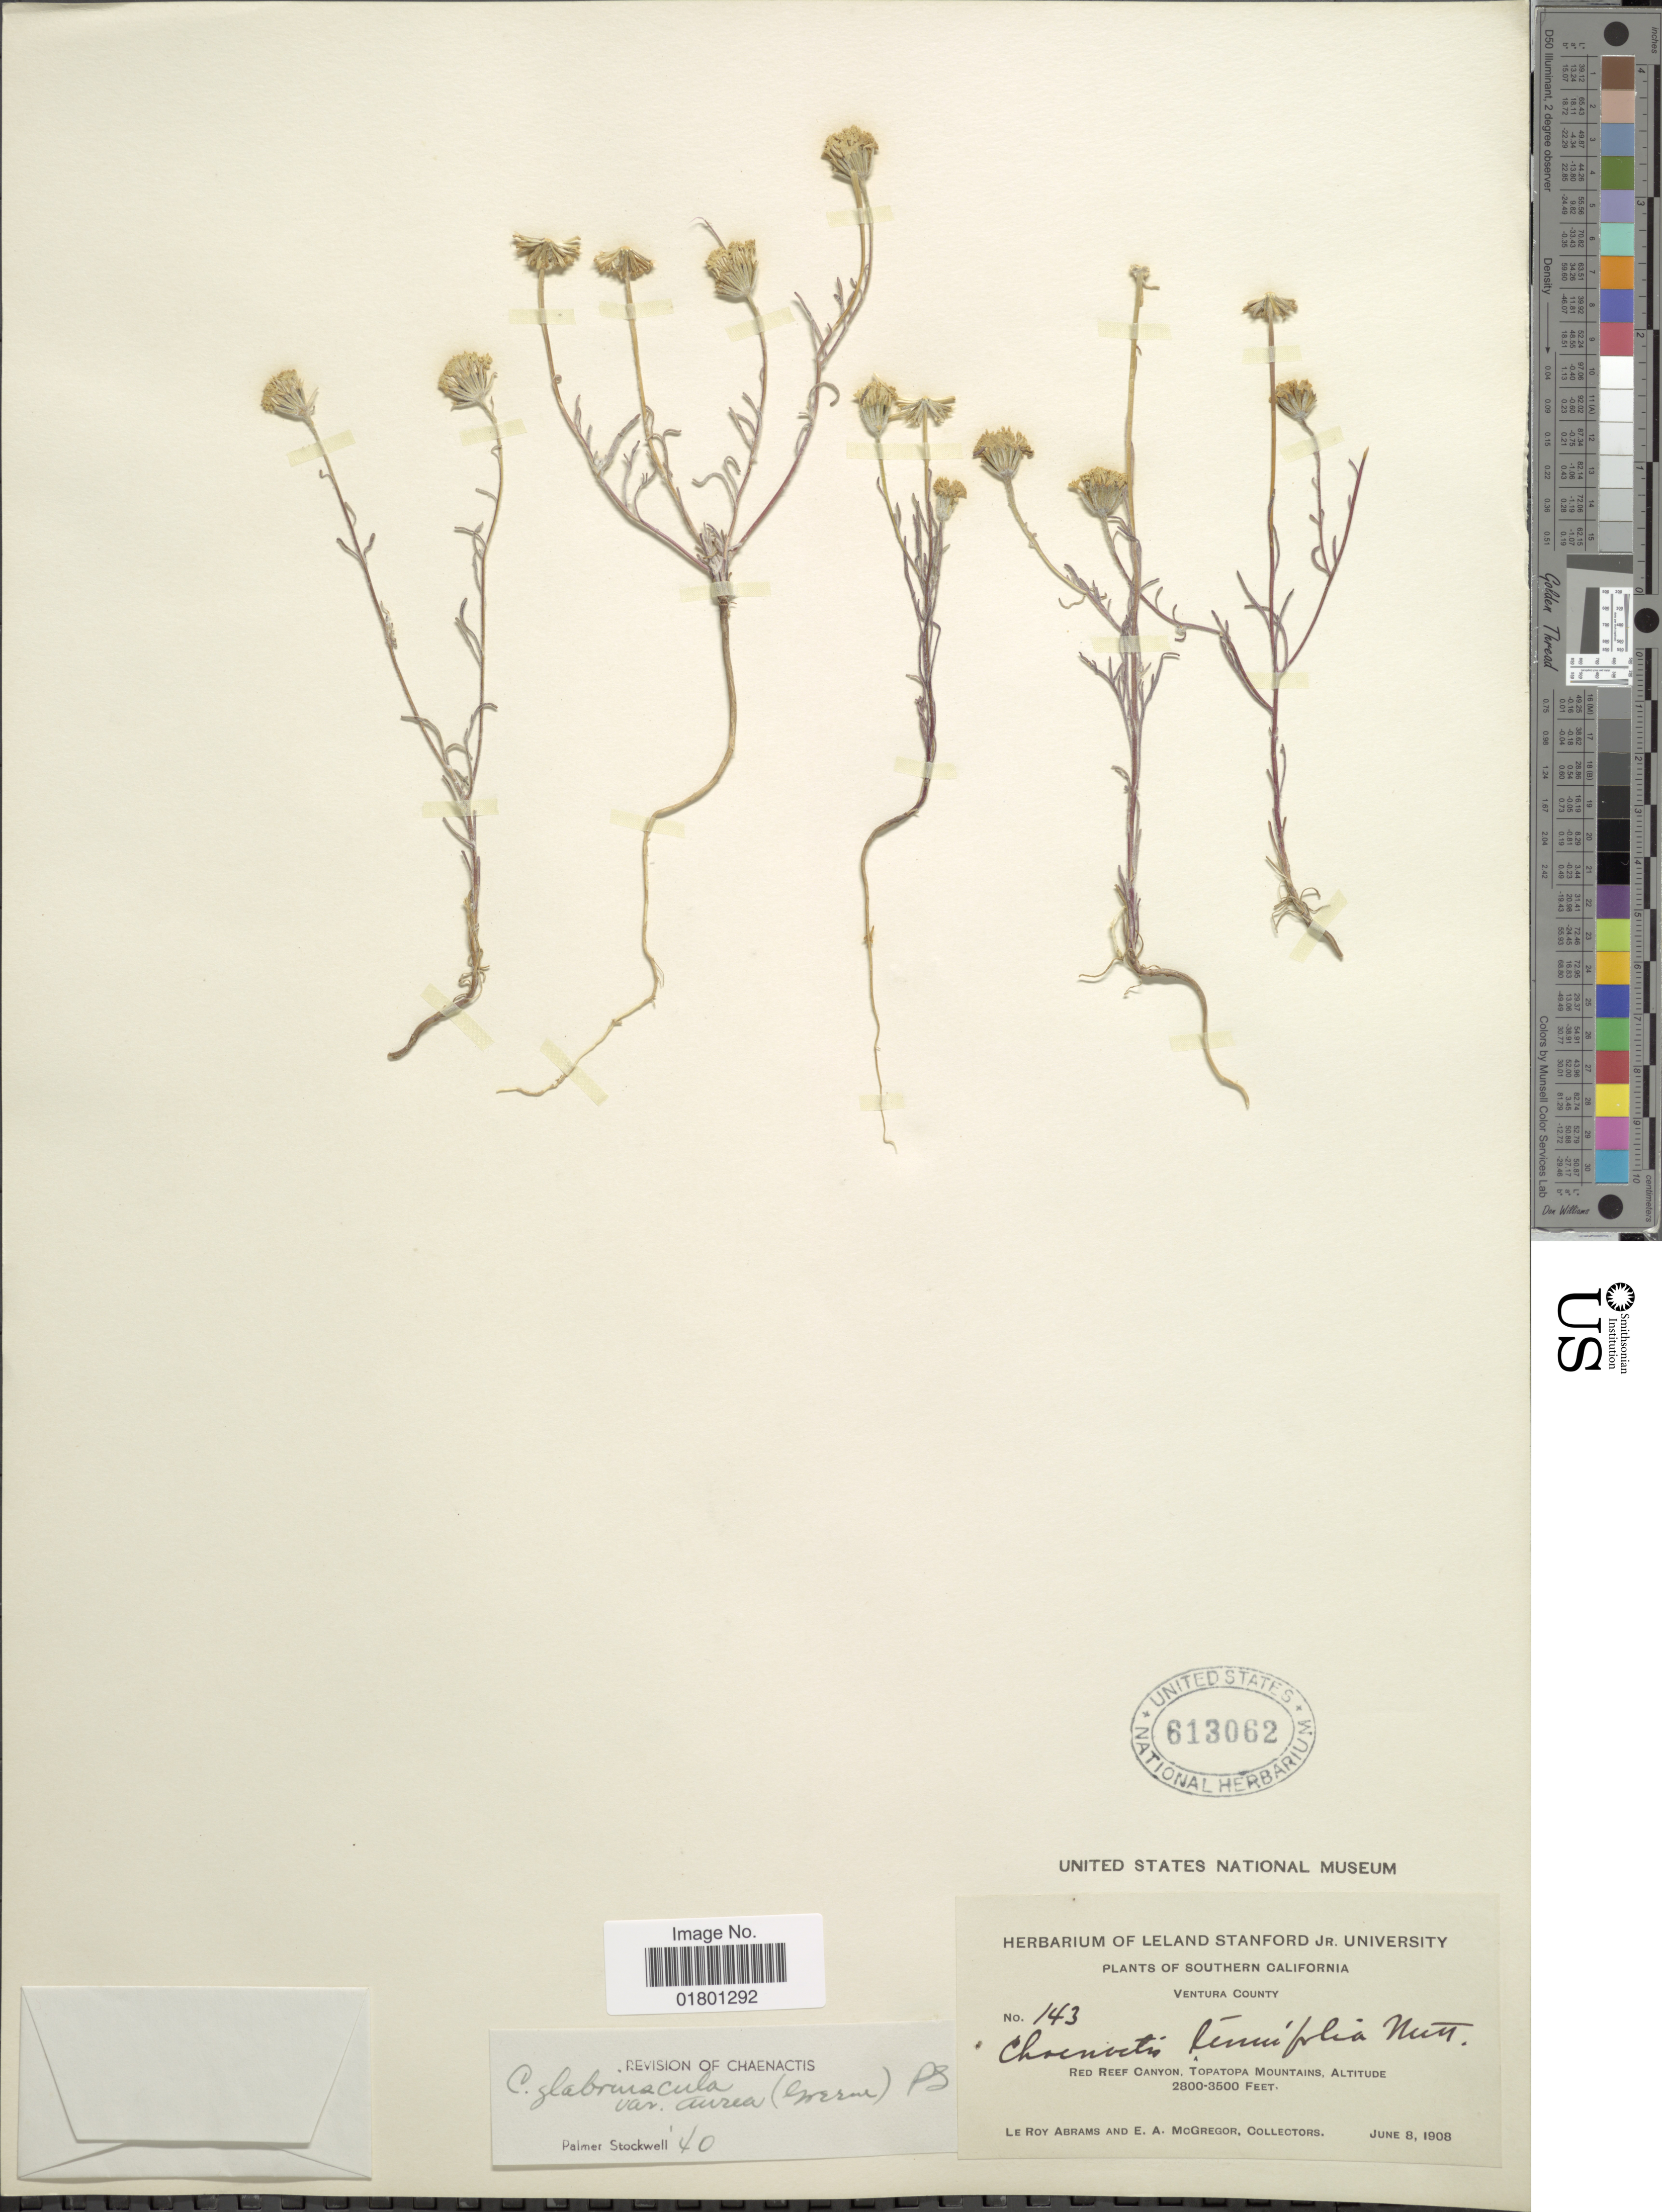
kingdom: Plantae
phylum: Tracheophyta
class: Magnoliopsida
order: Asterales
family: Asteraceae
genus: Chaenactis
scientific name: Chaenactis glabriuscula var. aurea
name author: (Greene ex Rydb.) Stockw.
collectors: L. Abrams & E. A. McGregor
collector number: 143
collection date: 1908-06-08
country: United States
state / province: California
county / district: Ventura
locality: Southern California, Ventura County, Red Reef Canyon, Topatopa Mountains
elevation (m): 853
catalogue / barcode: US 613062